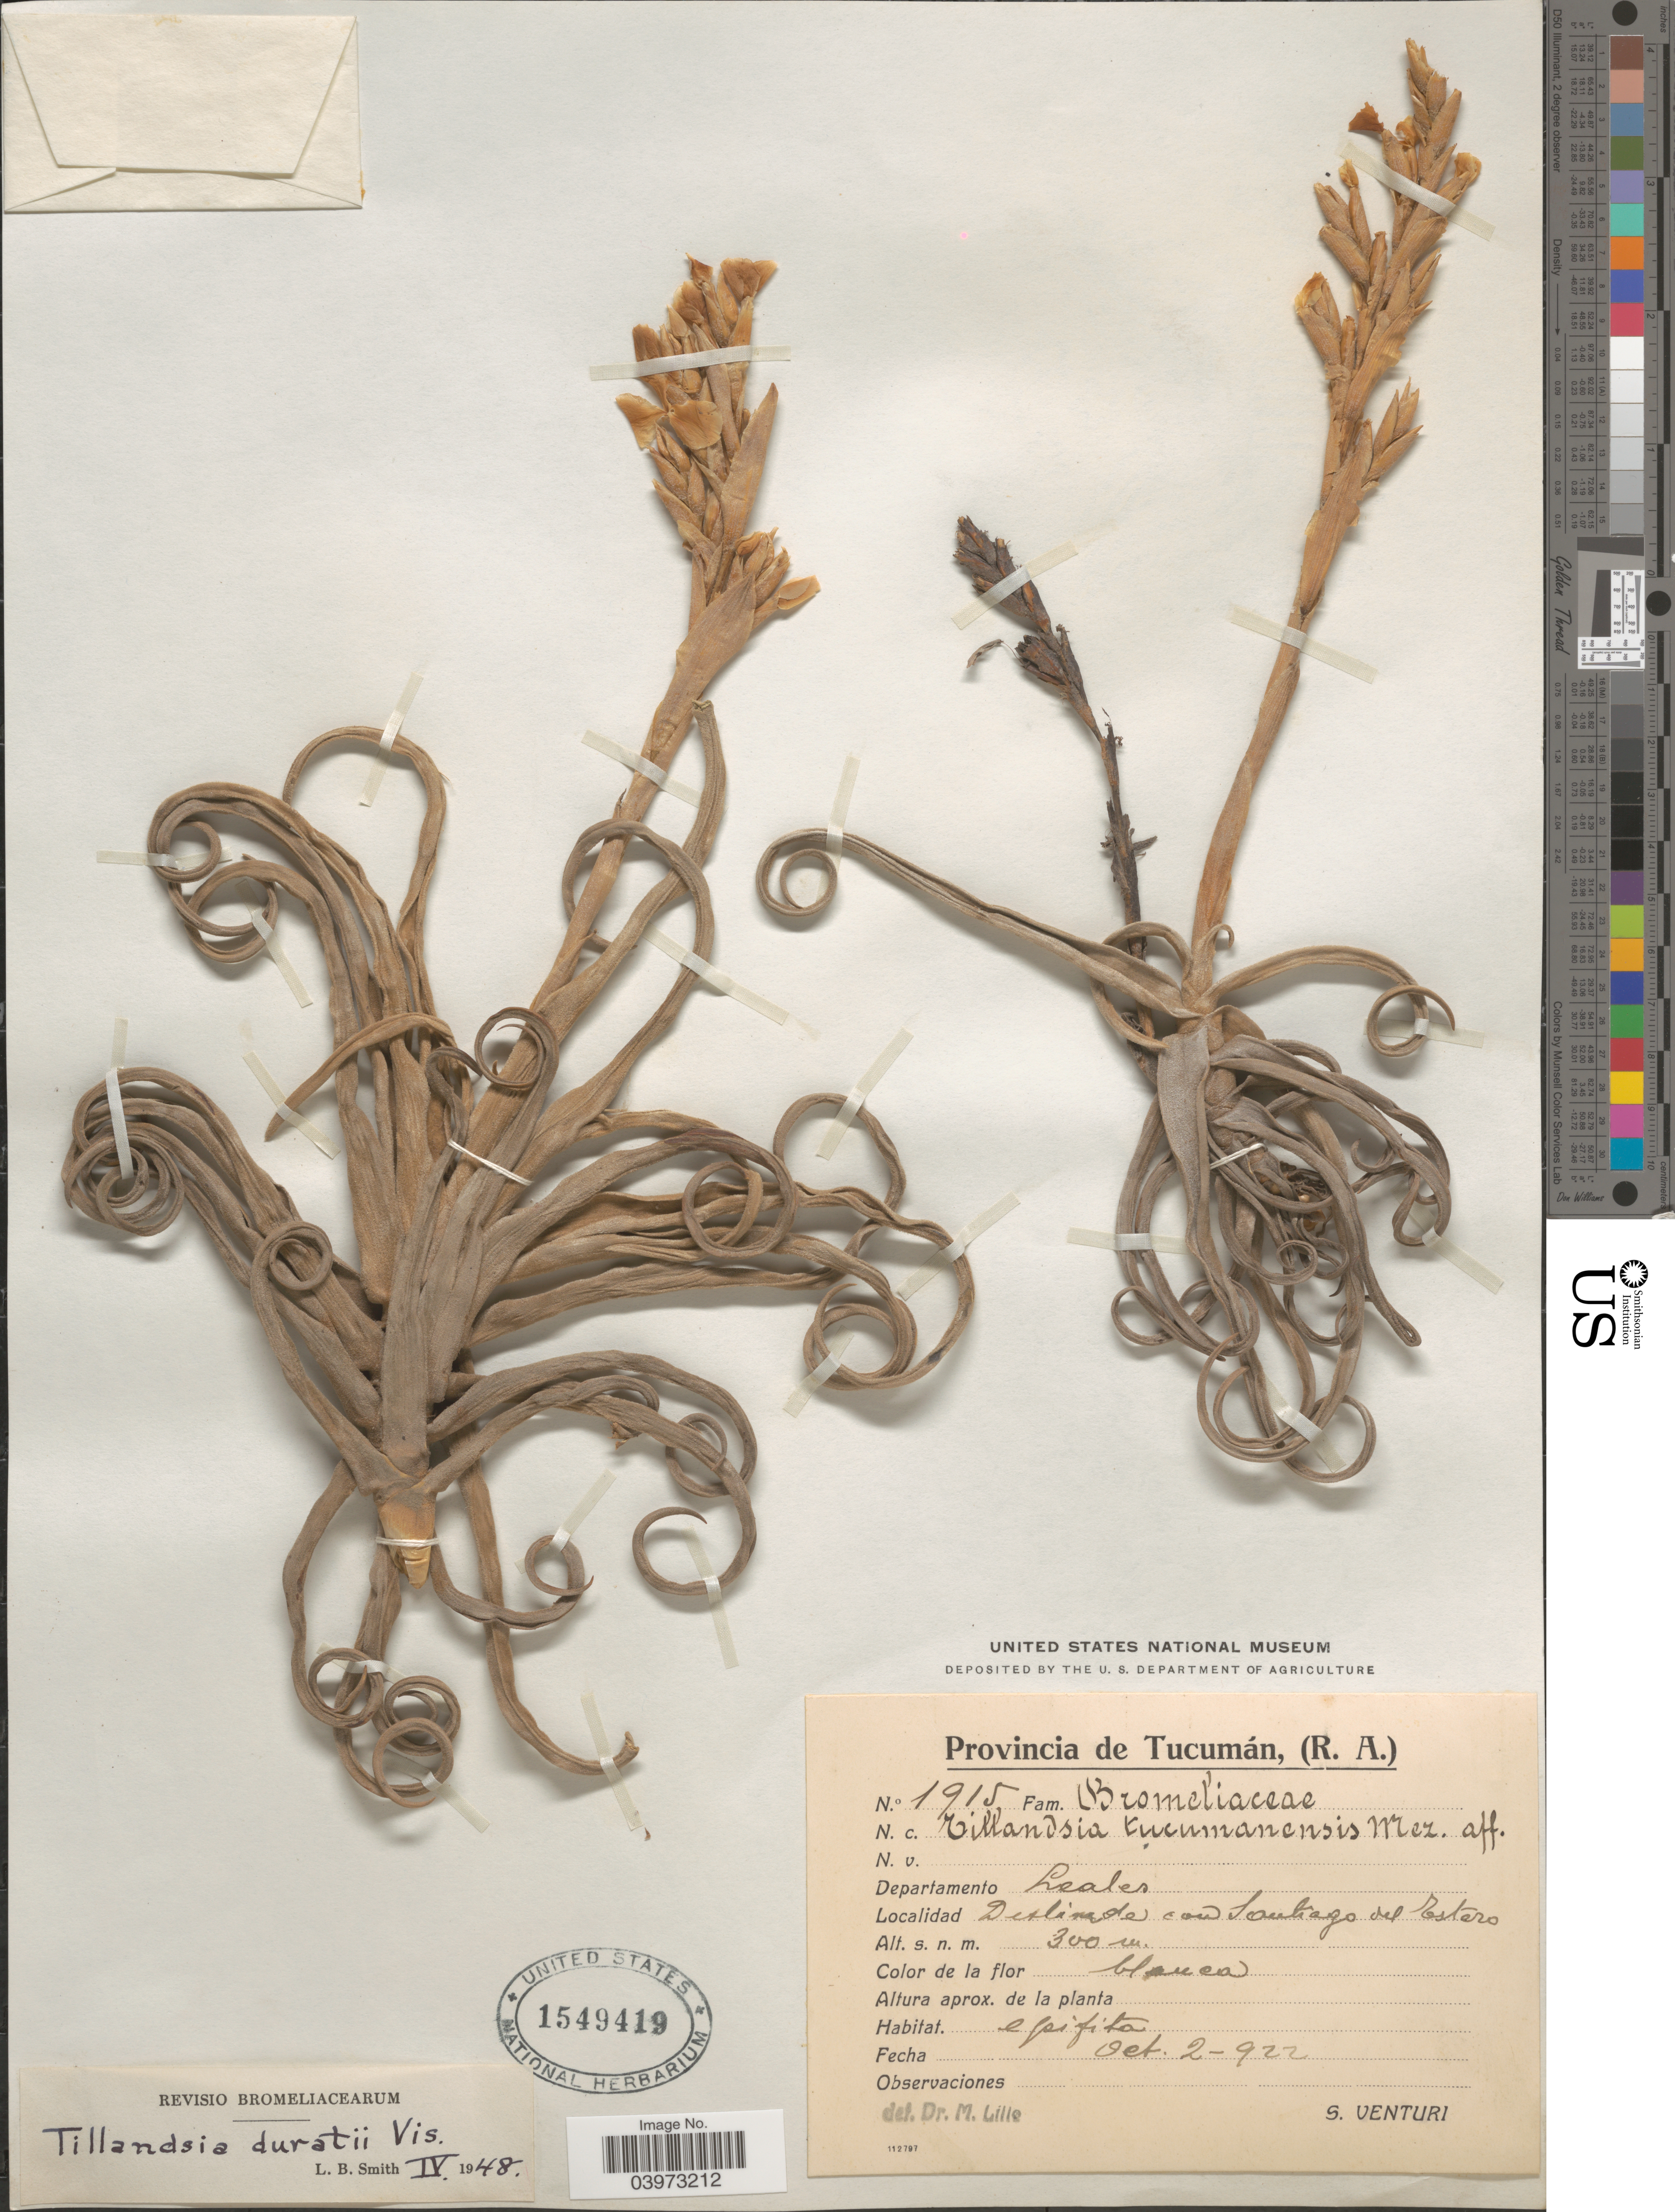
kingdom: Plantae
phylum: Tracheophyta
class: Liliopsida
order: Poales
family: Bromeliaceae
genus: Tillandsia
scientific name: Tillandsia duratii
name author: Vis.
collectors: S. Venturi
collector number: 1915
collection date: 1922-10-02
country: Argentina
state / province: Tucuman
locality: Departamento Leales. Destinade con Santiago del Estero.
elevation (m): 300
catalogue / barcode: US 1549419